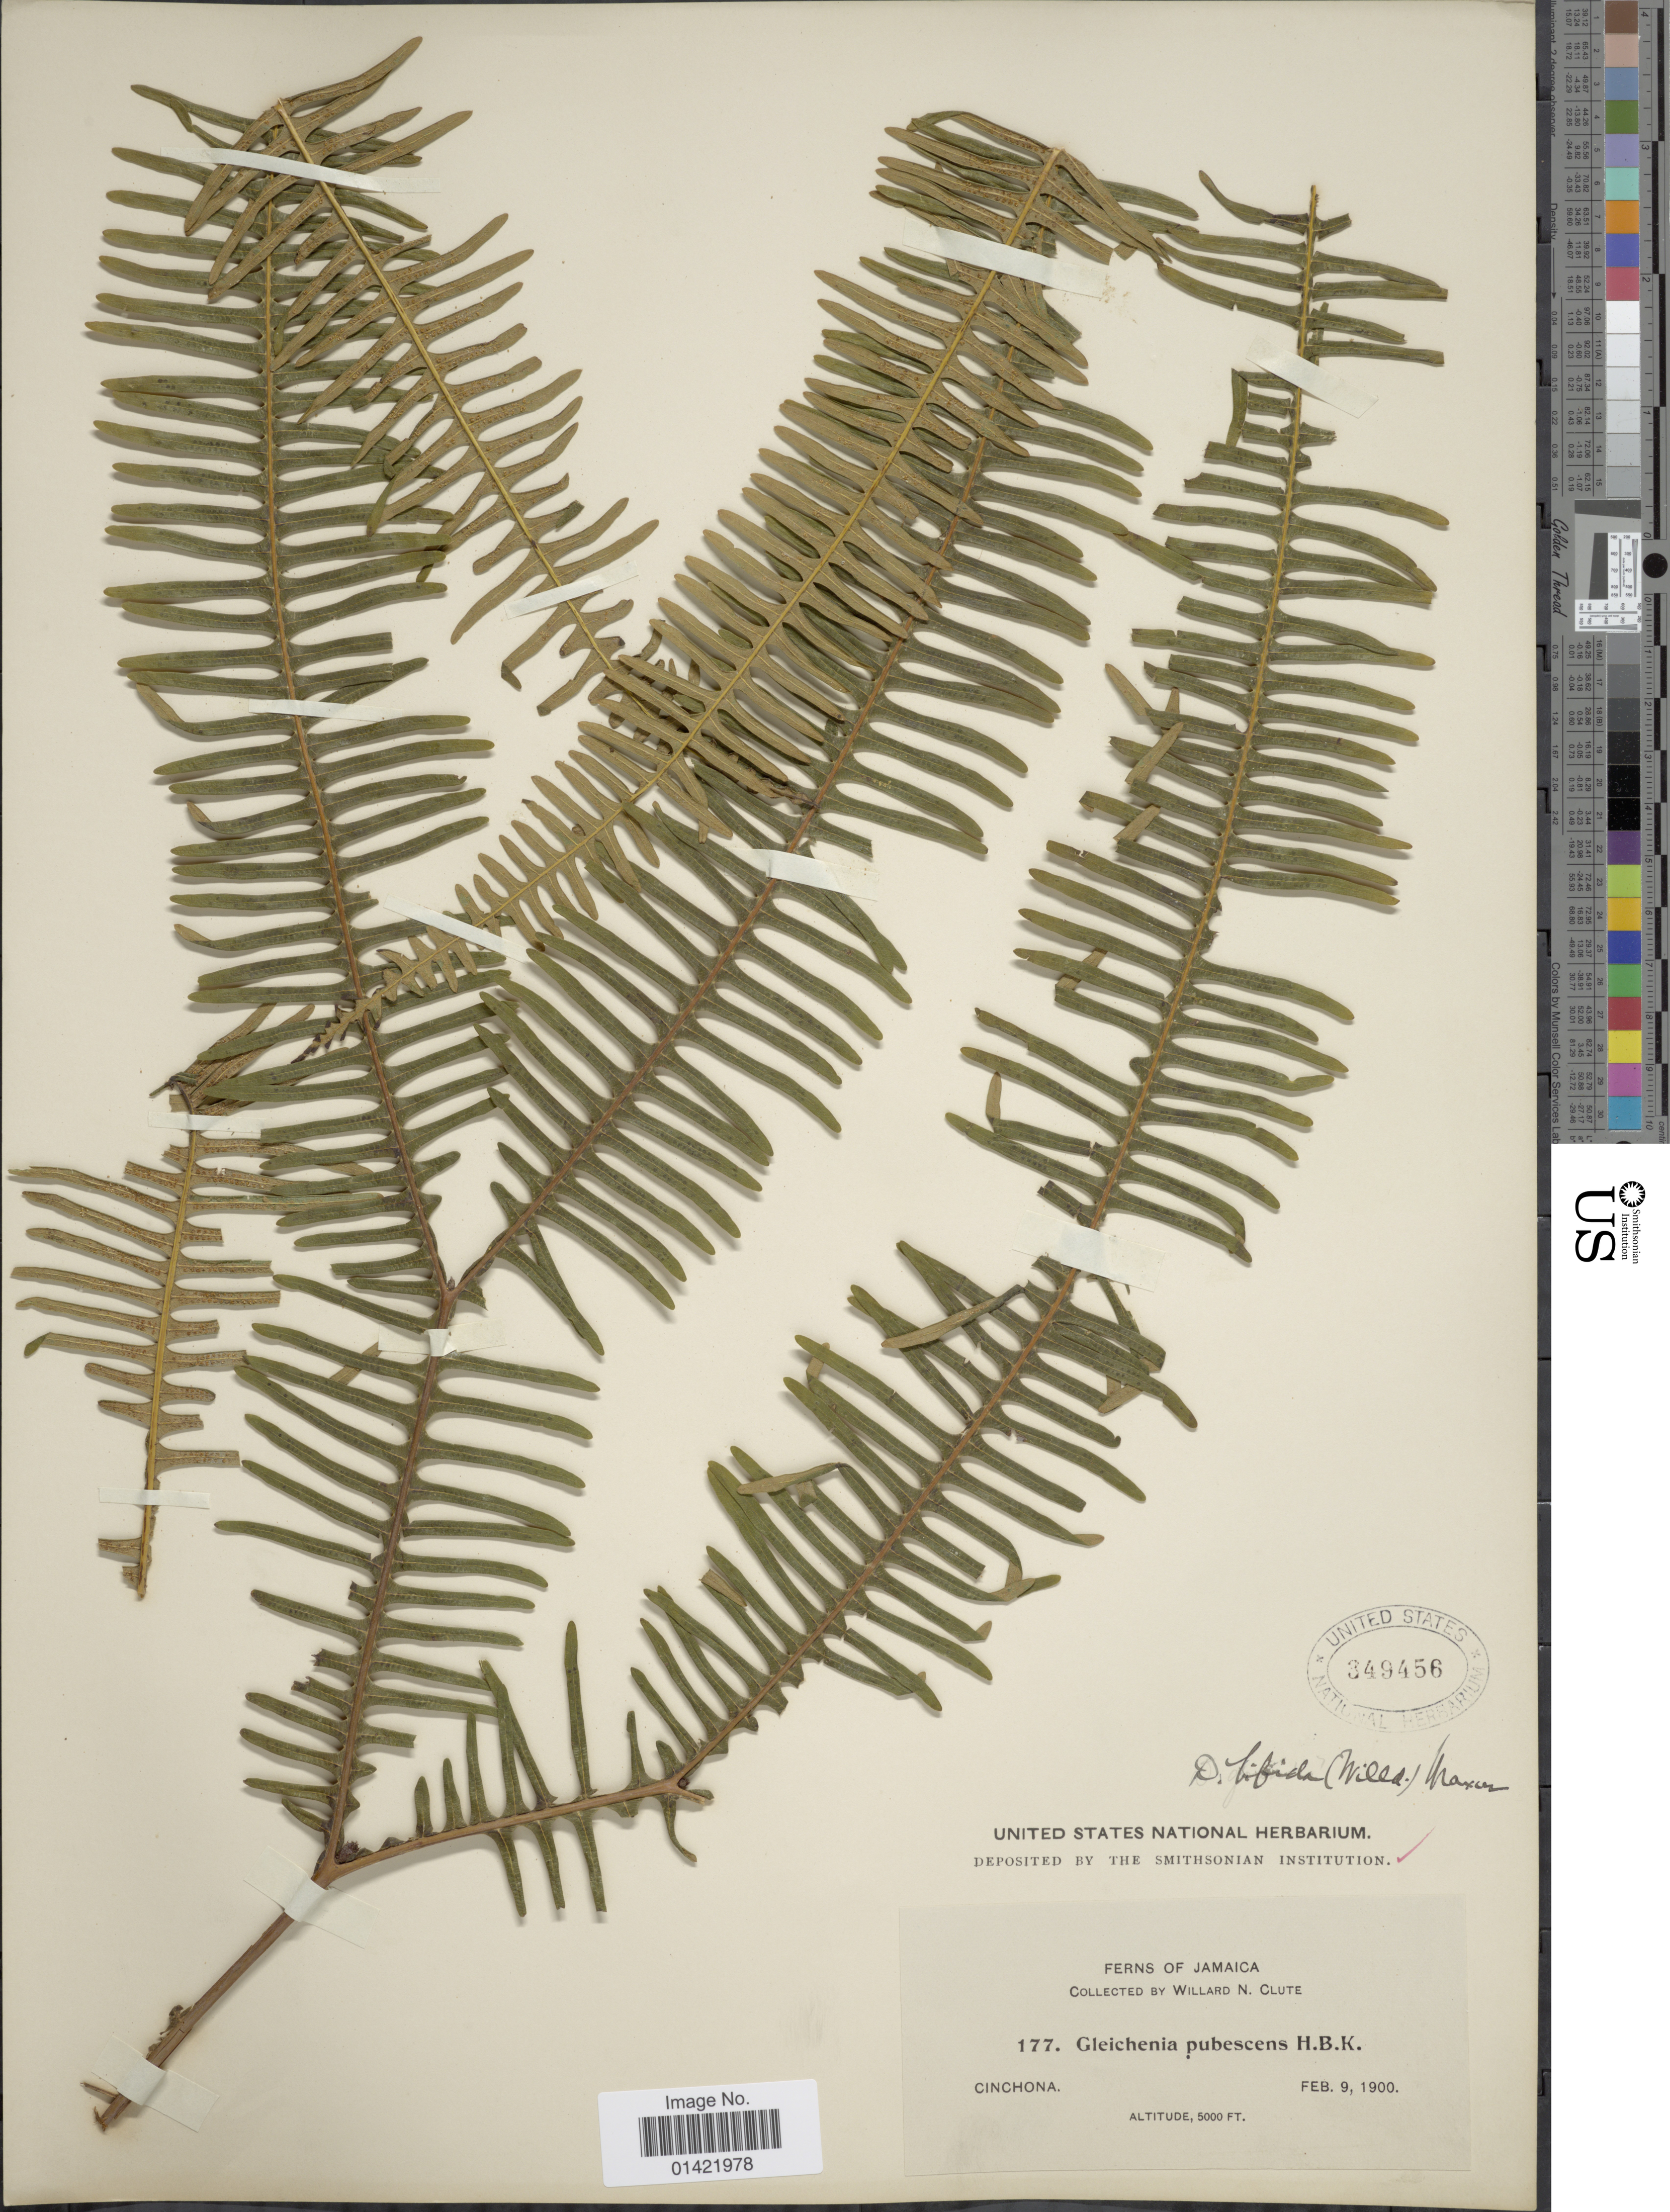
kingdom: Plantae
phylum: Tracheophyta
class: Polypodiopsida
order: Gleicheniales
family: Gleicheniaceae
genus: Sticherus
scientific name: Sticherus fulvus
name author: (Desv.) Ching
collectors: W. N. Clute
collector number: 177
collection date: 1900-02-09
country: Jamaica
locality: Cinchona.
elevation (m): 1524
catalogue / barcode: US 349456